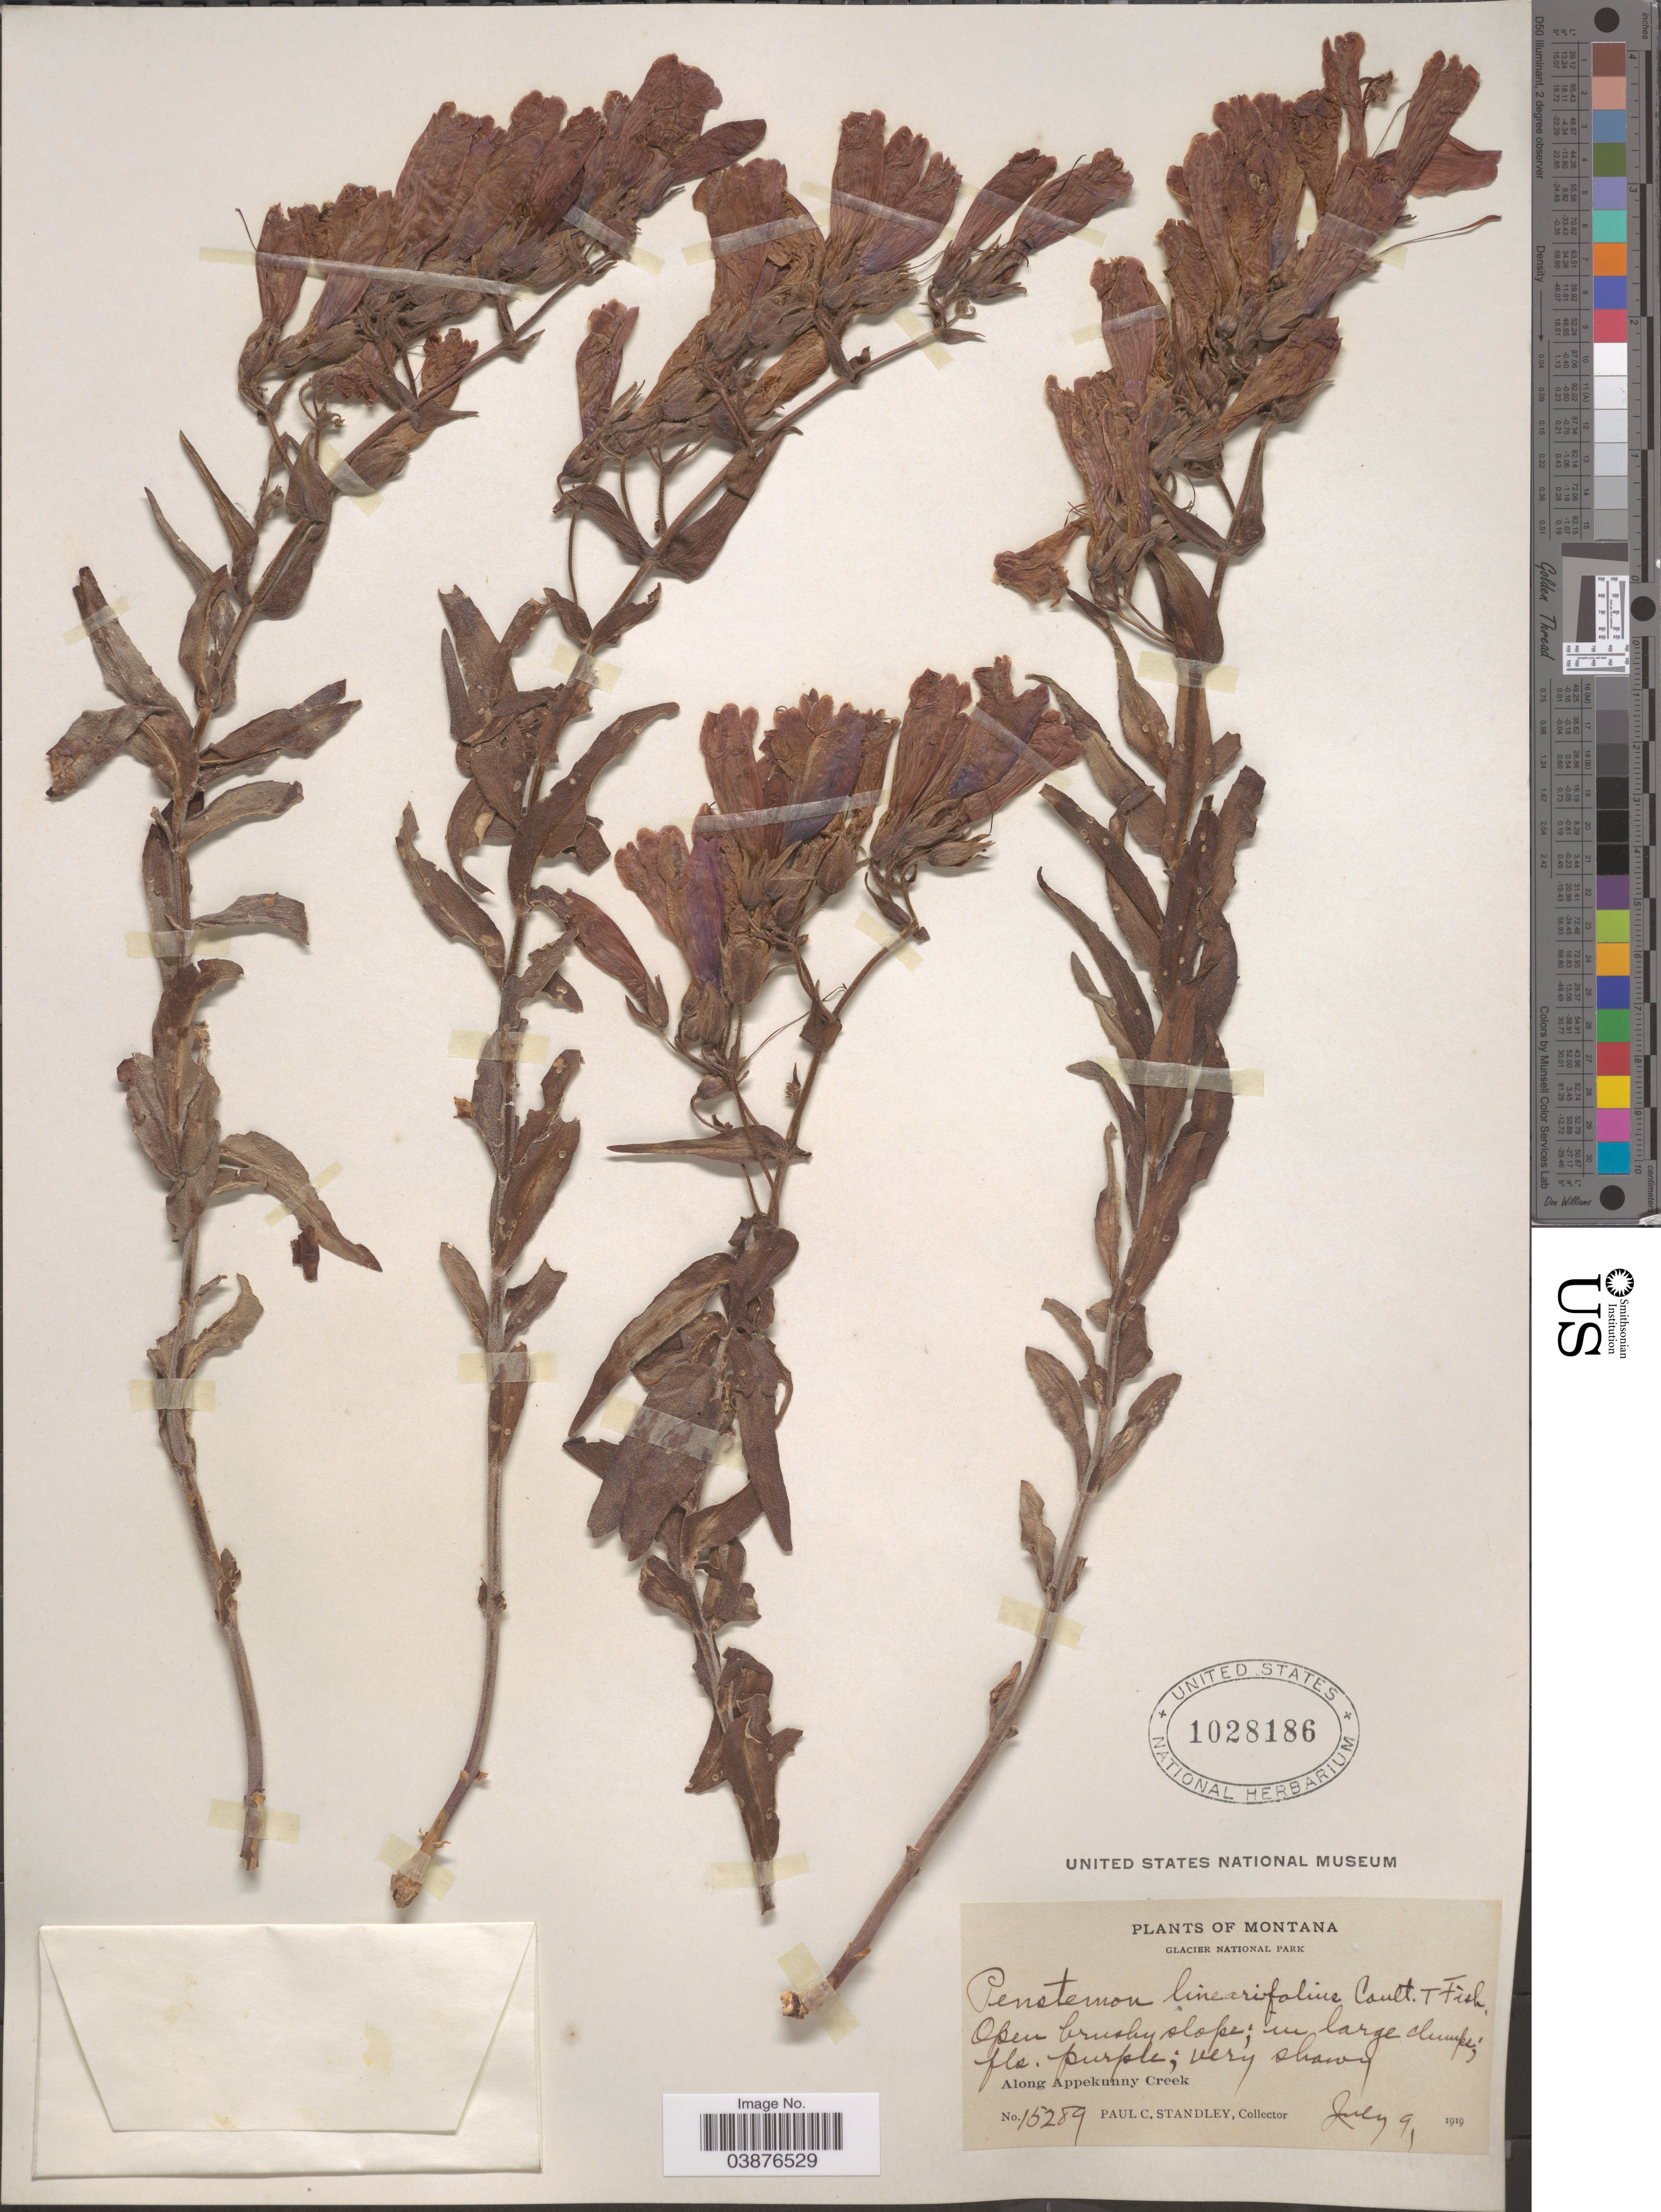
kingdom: Plantae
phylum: Tracheophyta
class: Magnoliopsida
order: Lamiales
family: Plantaginaceae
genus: Penstemon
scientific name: Penstemon linearifolius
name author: J.M. Coult. & Fisher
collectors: P. C. Standley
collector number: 15289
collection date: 1919-07-09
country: United States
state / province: Montana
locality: Glacier National Park. Along Appekunny Creek.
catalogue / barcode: US 1028186